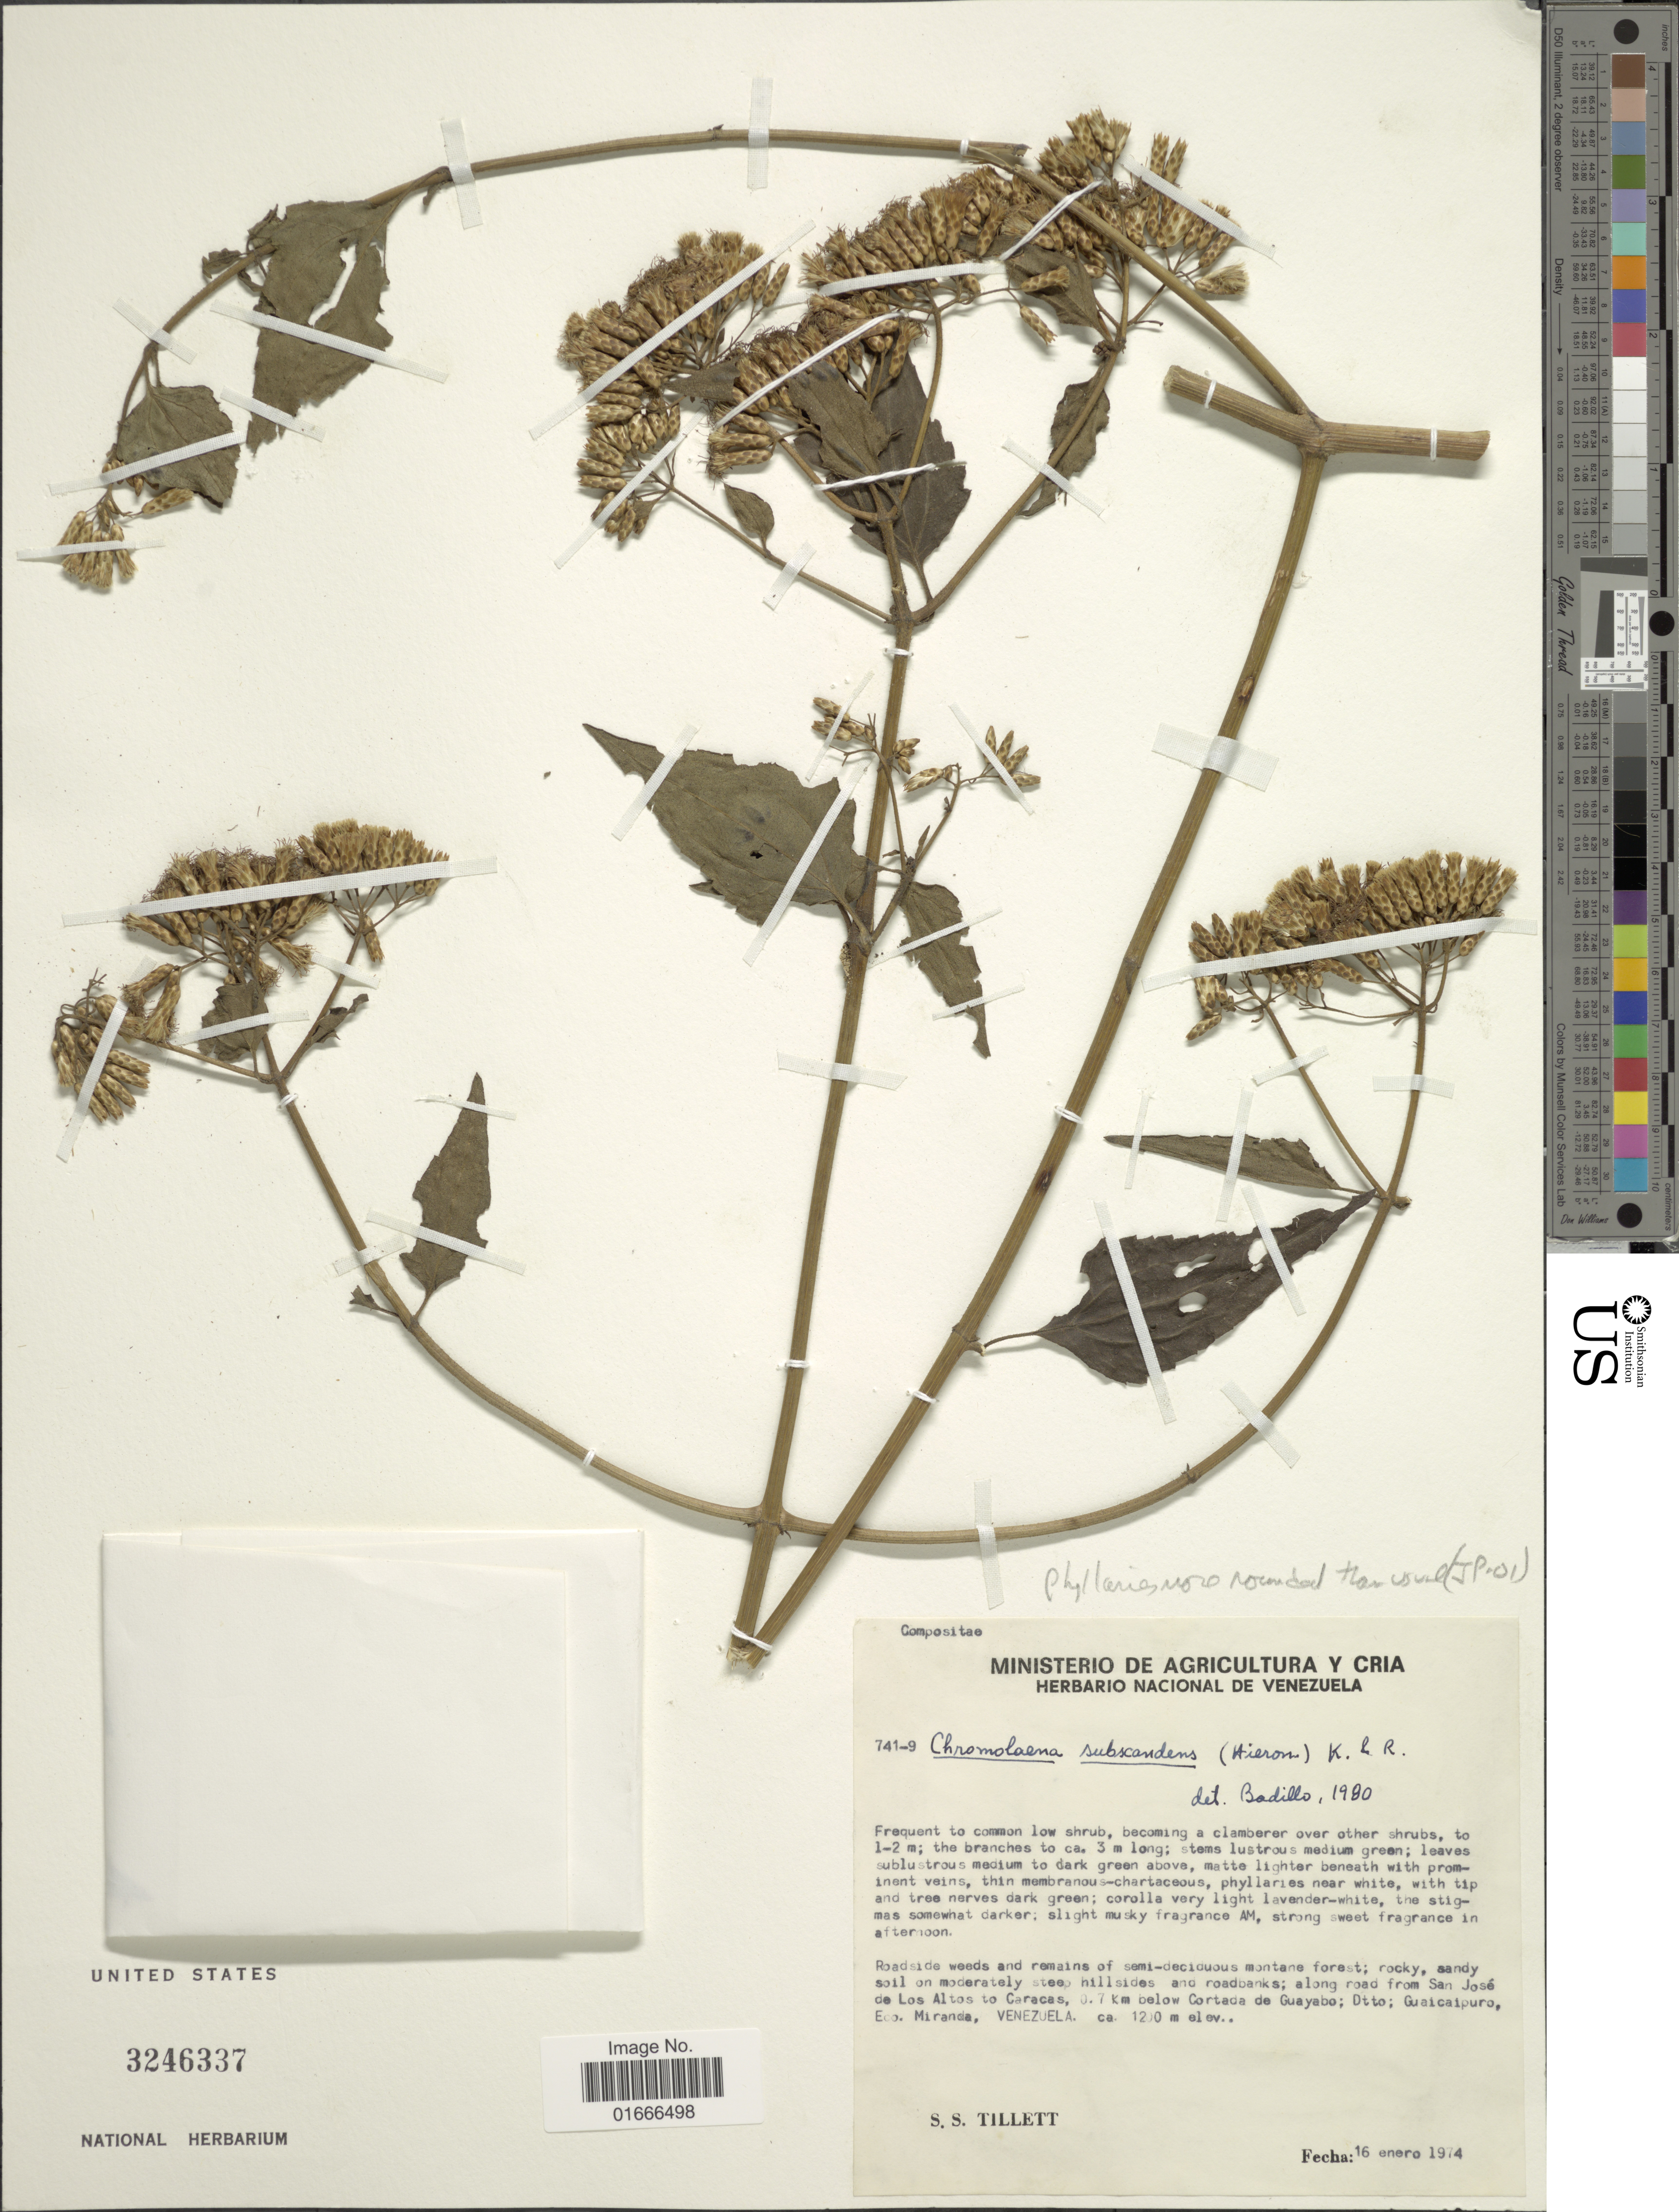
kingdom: Plantae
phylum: Tracheophyta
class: Magnoliopsida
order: Asterales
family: Asteraceae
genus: Chromolaena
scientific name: Chromolaena subscandens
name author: (Hieron.) R.M. King & H. Rob.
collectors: S. S. Tillett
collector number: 741-9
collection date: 1974-01-16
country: Venezuela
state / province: Miranda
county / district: Guaicaipuro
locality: Along road from San Jose de Los Altos to Caracas, 0.7 km below Cortada to Guayabo.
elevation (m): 1200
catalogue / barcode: US 3246337